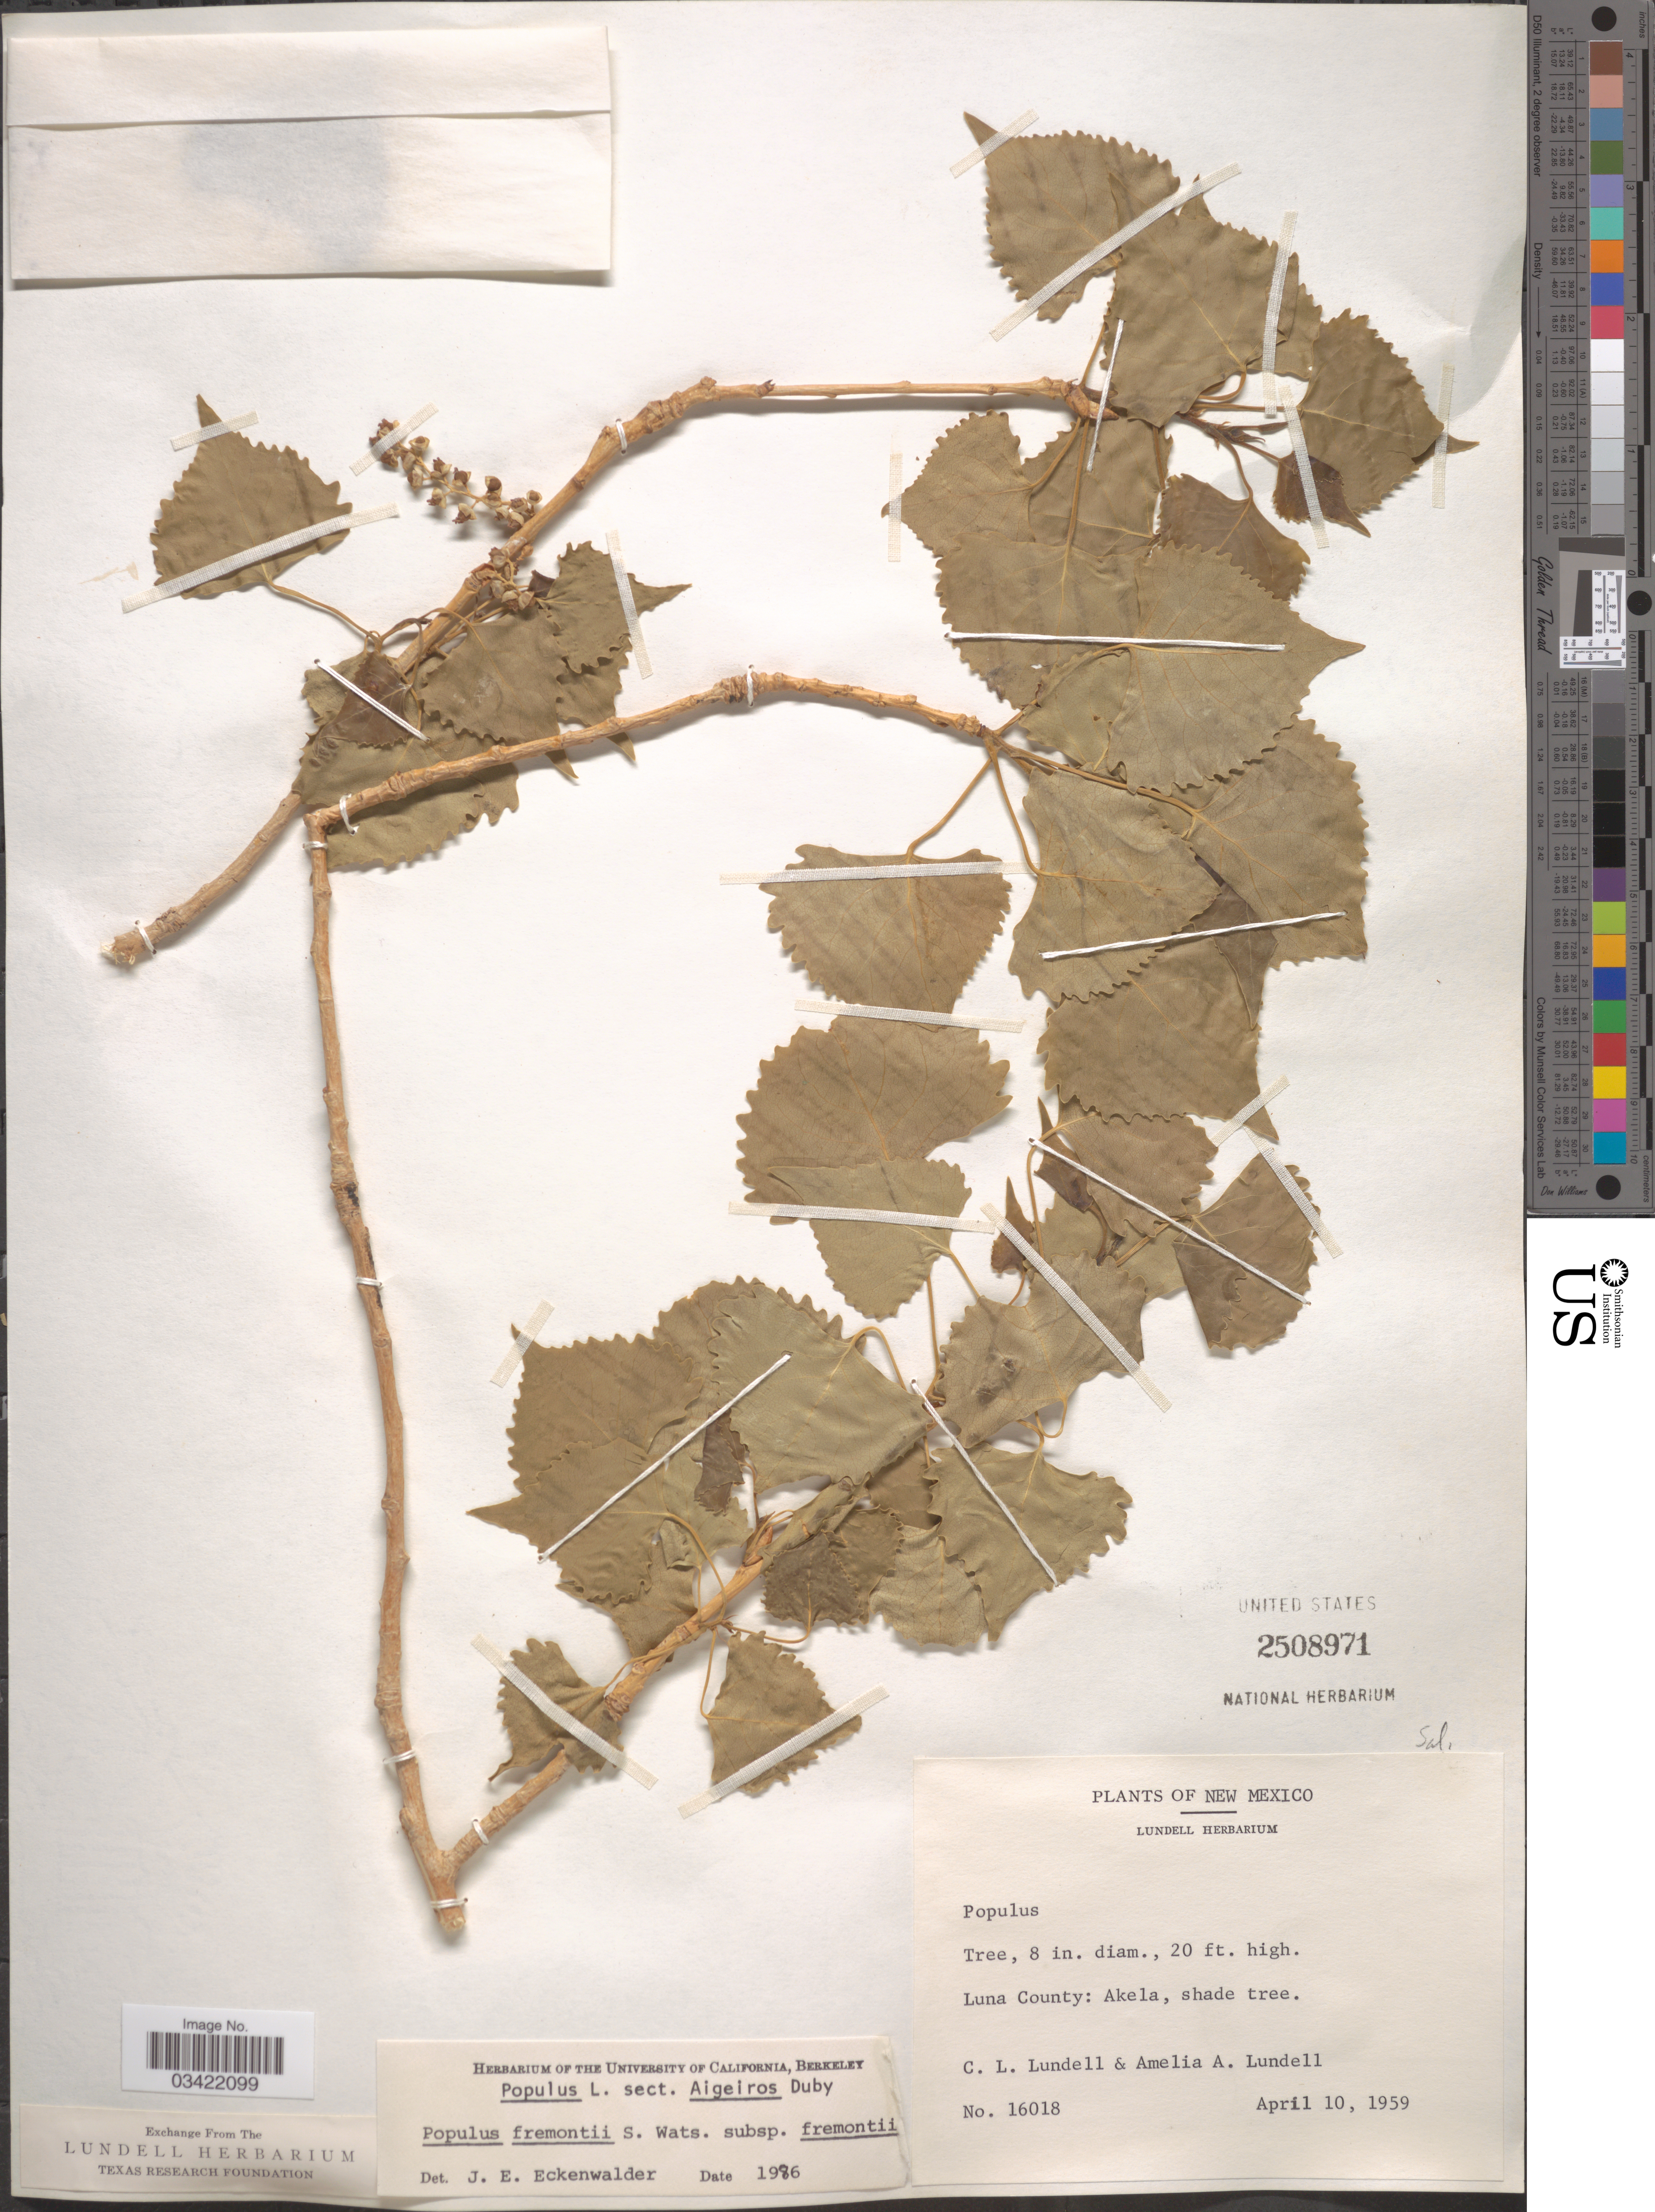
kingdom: Plantae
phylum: Tracheophyta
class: Magnoliopsida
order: Malpighiales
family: Salicaceae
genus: Populus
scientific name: Populus fremontii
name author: S. Watson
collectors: C. L. Lundell & A. A. Lundell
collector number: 16018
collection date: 1959-04-10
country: United States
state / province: New Mexico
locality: Luna County: Akela.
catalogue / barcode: US 2508971